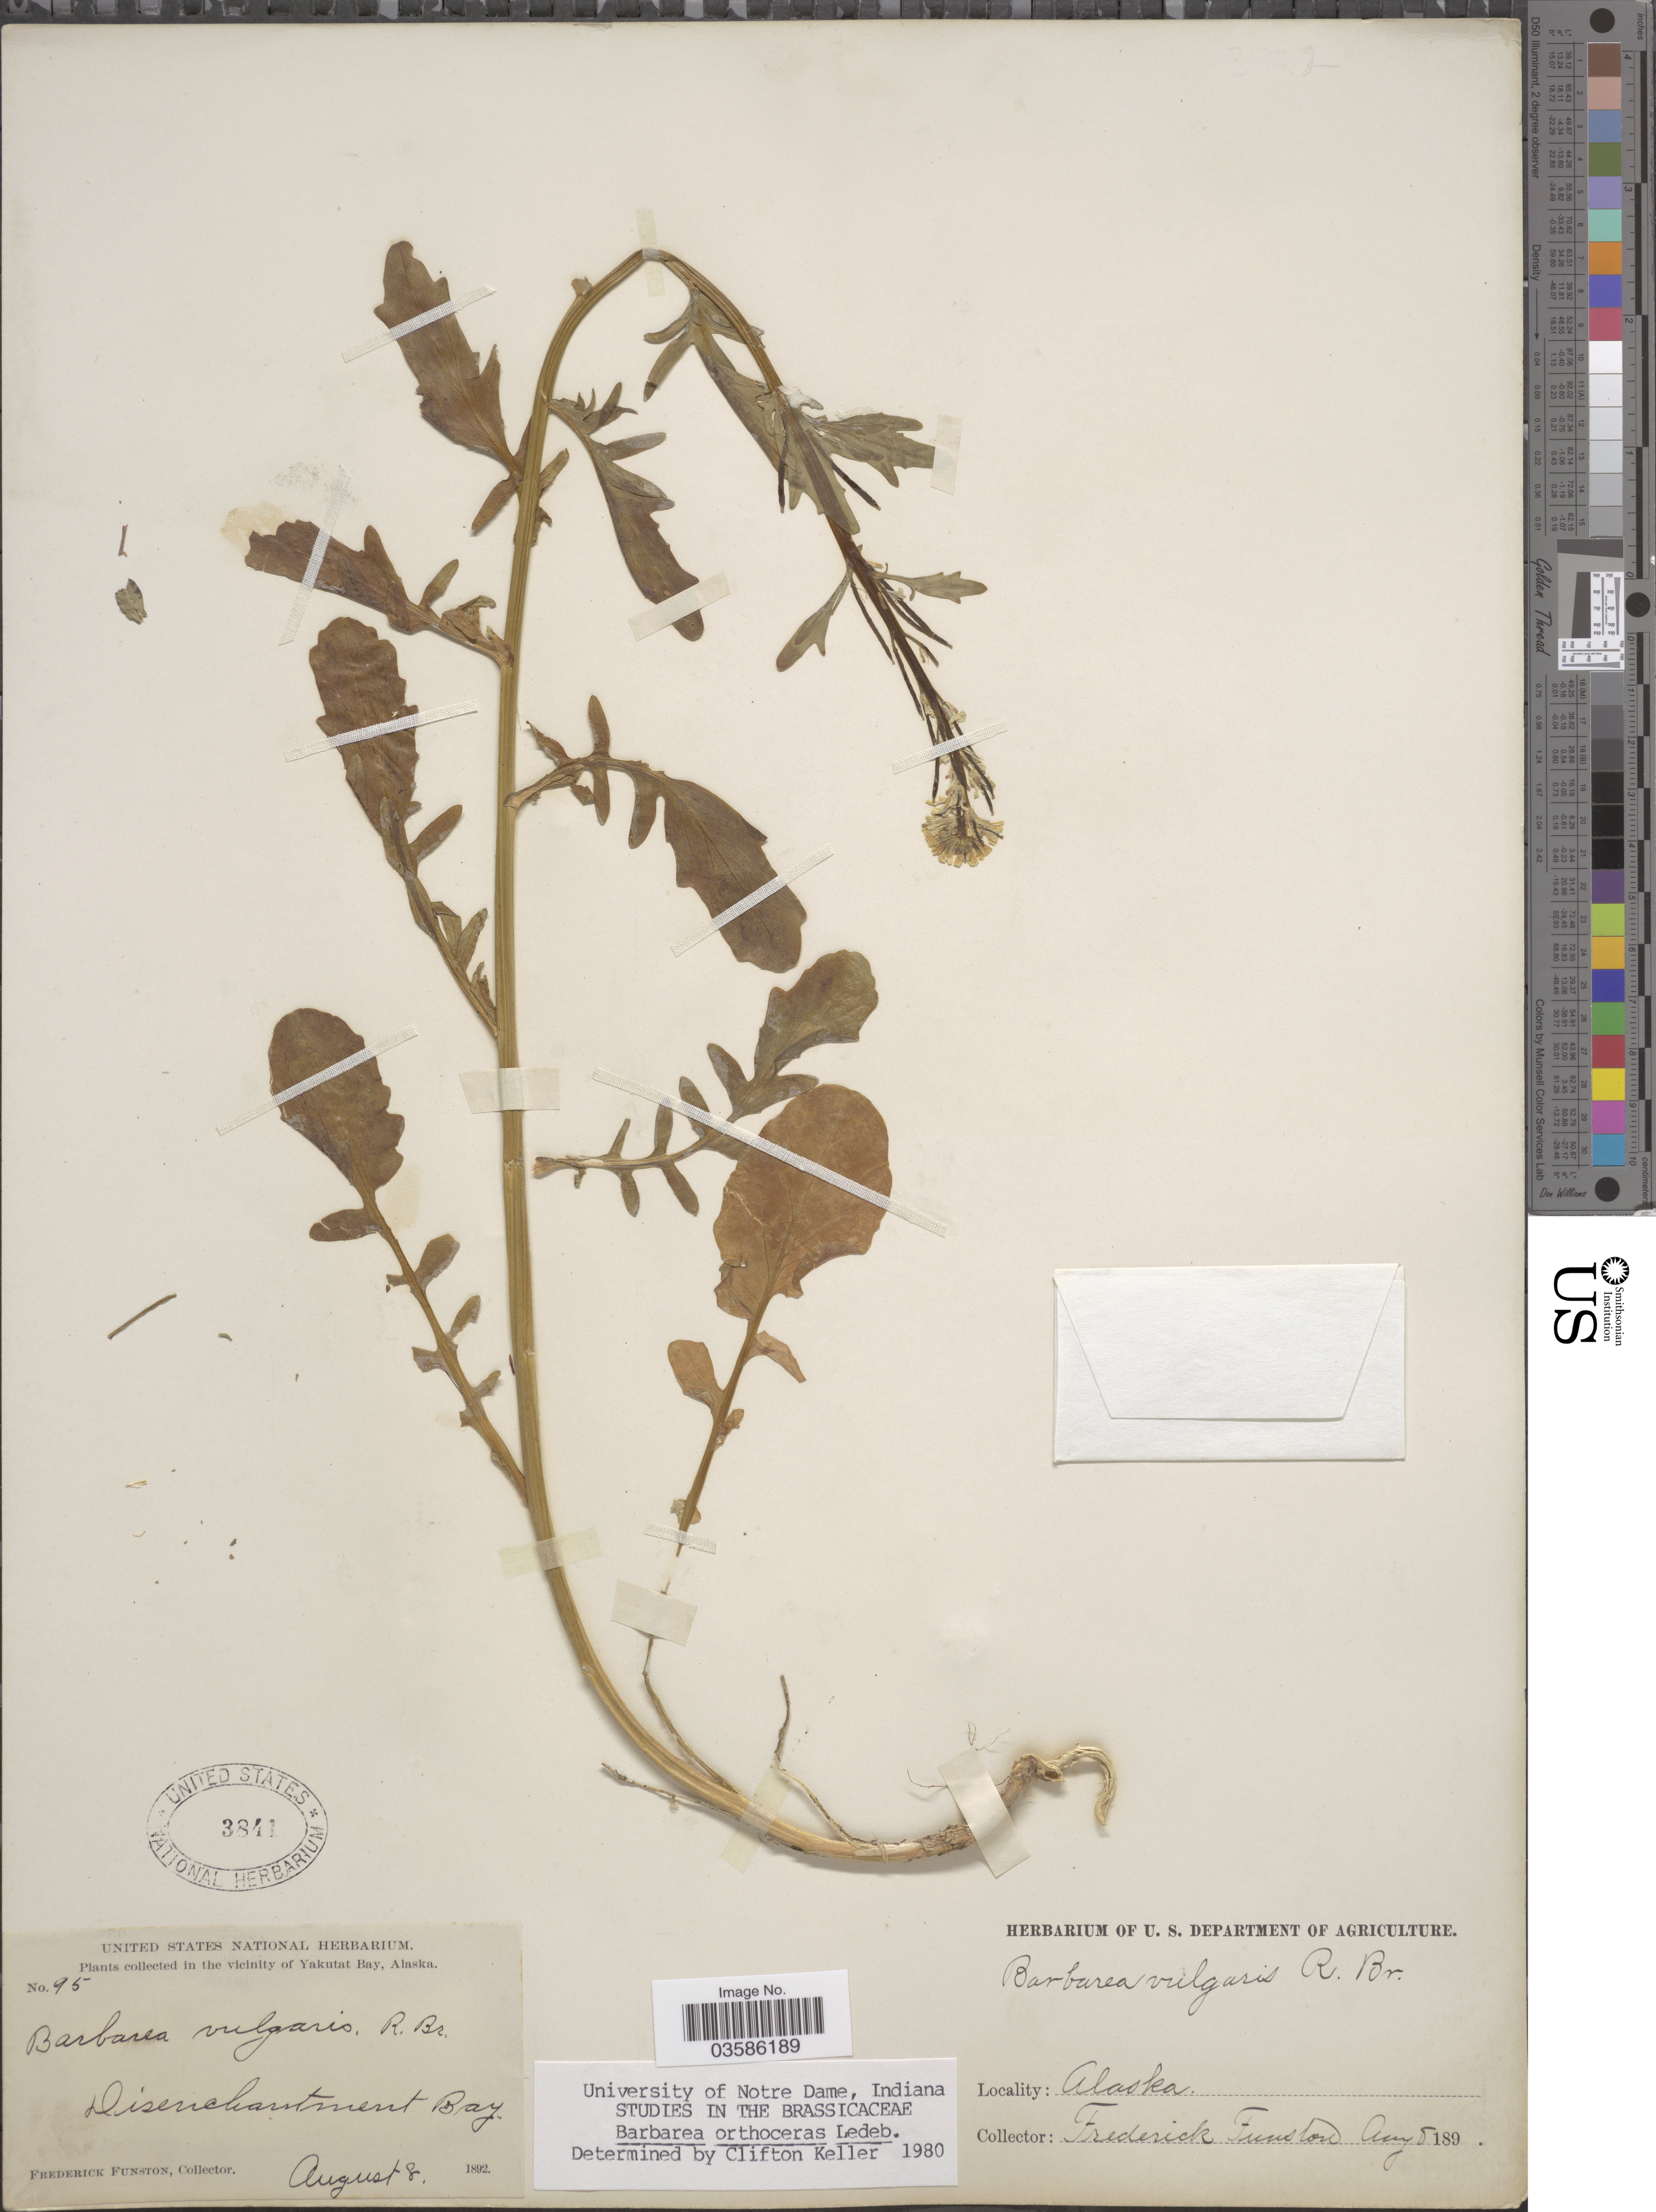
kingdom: Plantae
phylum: Tracheophyta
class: Magnoliopsida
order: Brassicales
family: Brassicaceae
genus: Barbarea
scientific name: Barbarea orthoceras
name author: Ledeb.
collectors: F. Funston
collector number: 95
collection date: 1892-08-08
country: United States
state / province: Alaska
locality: Vicinity of Yakutat Bay. Disenchantment Bay.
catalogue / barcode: US 3841